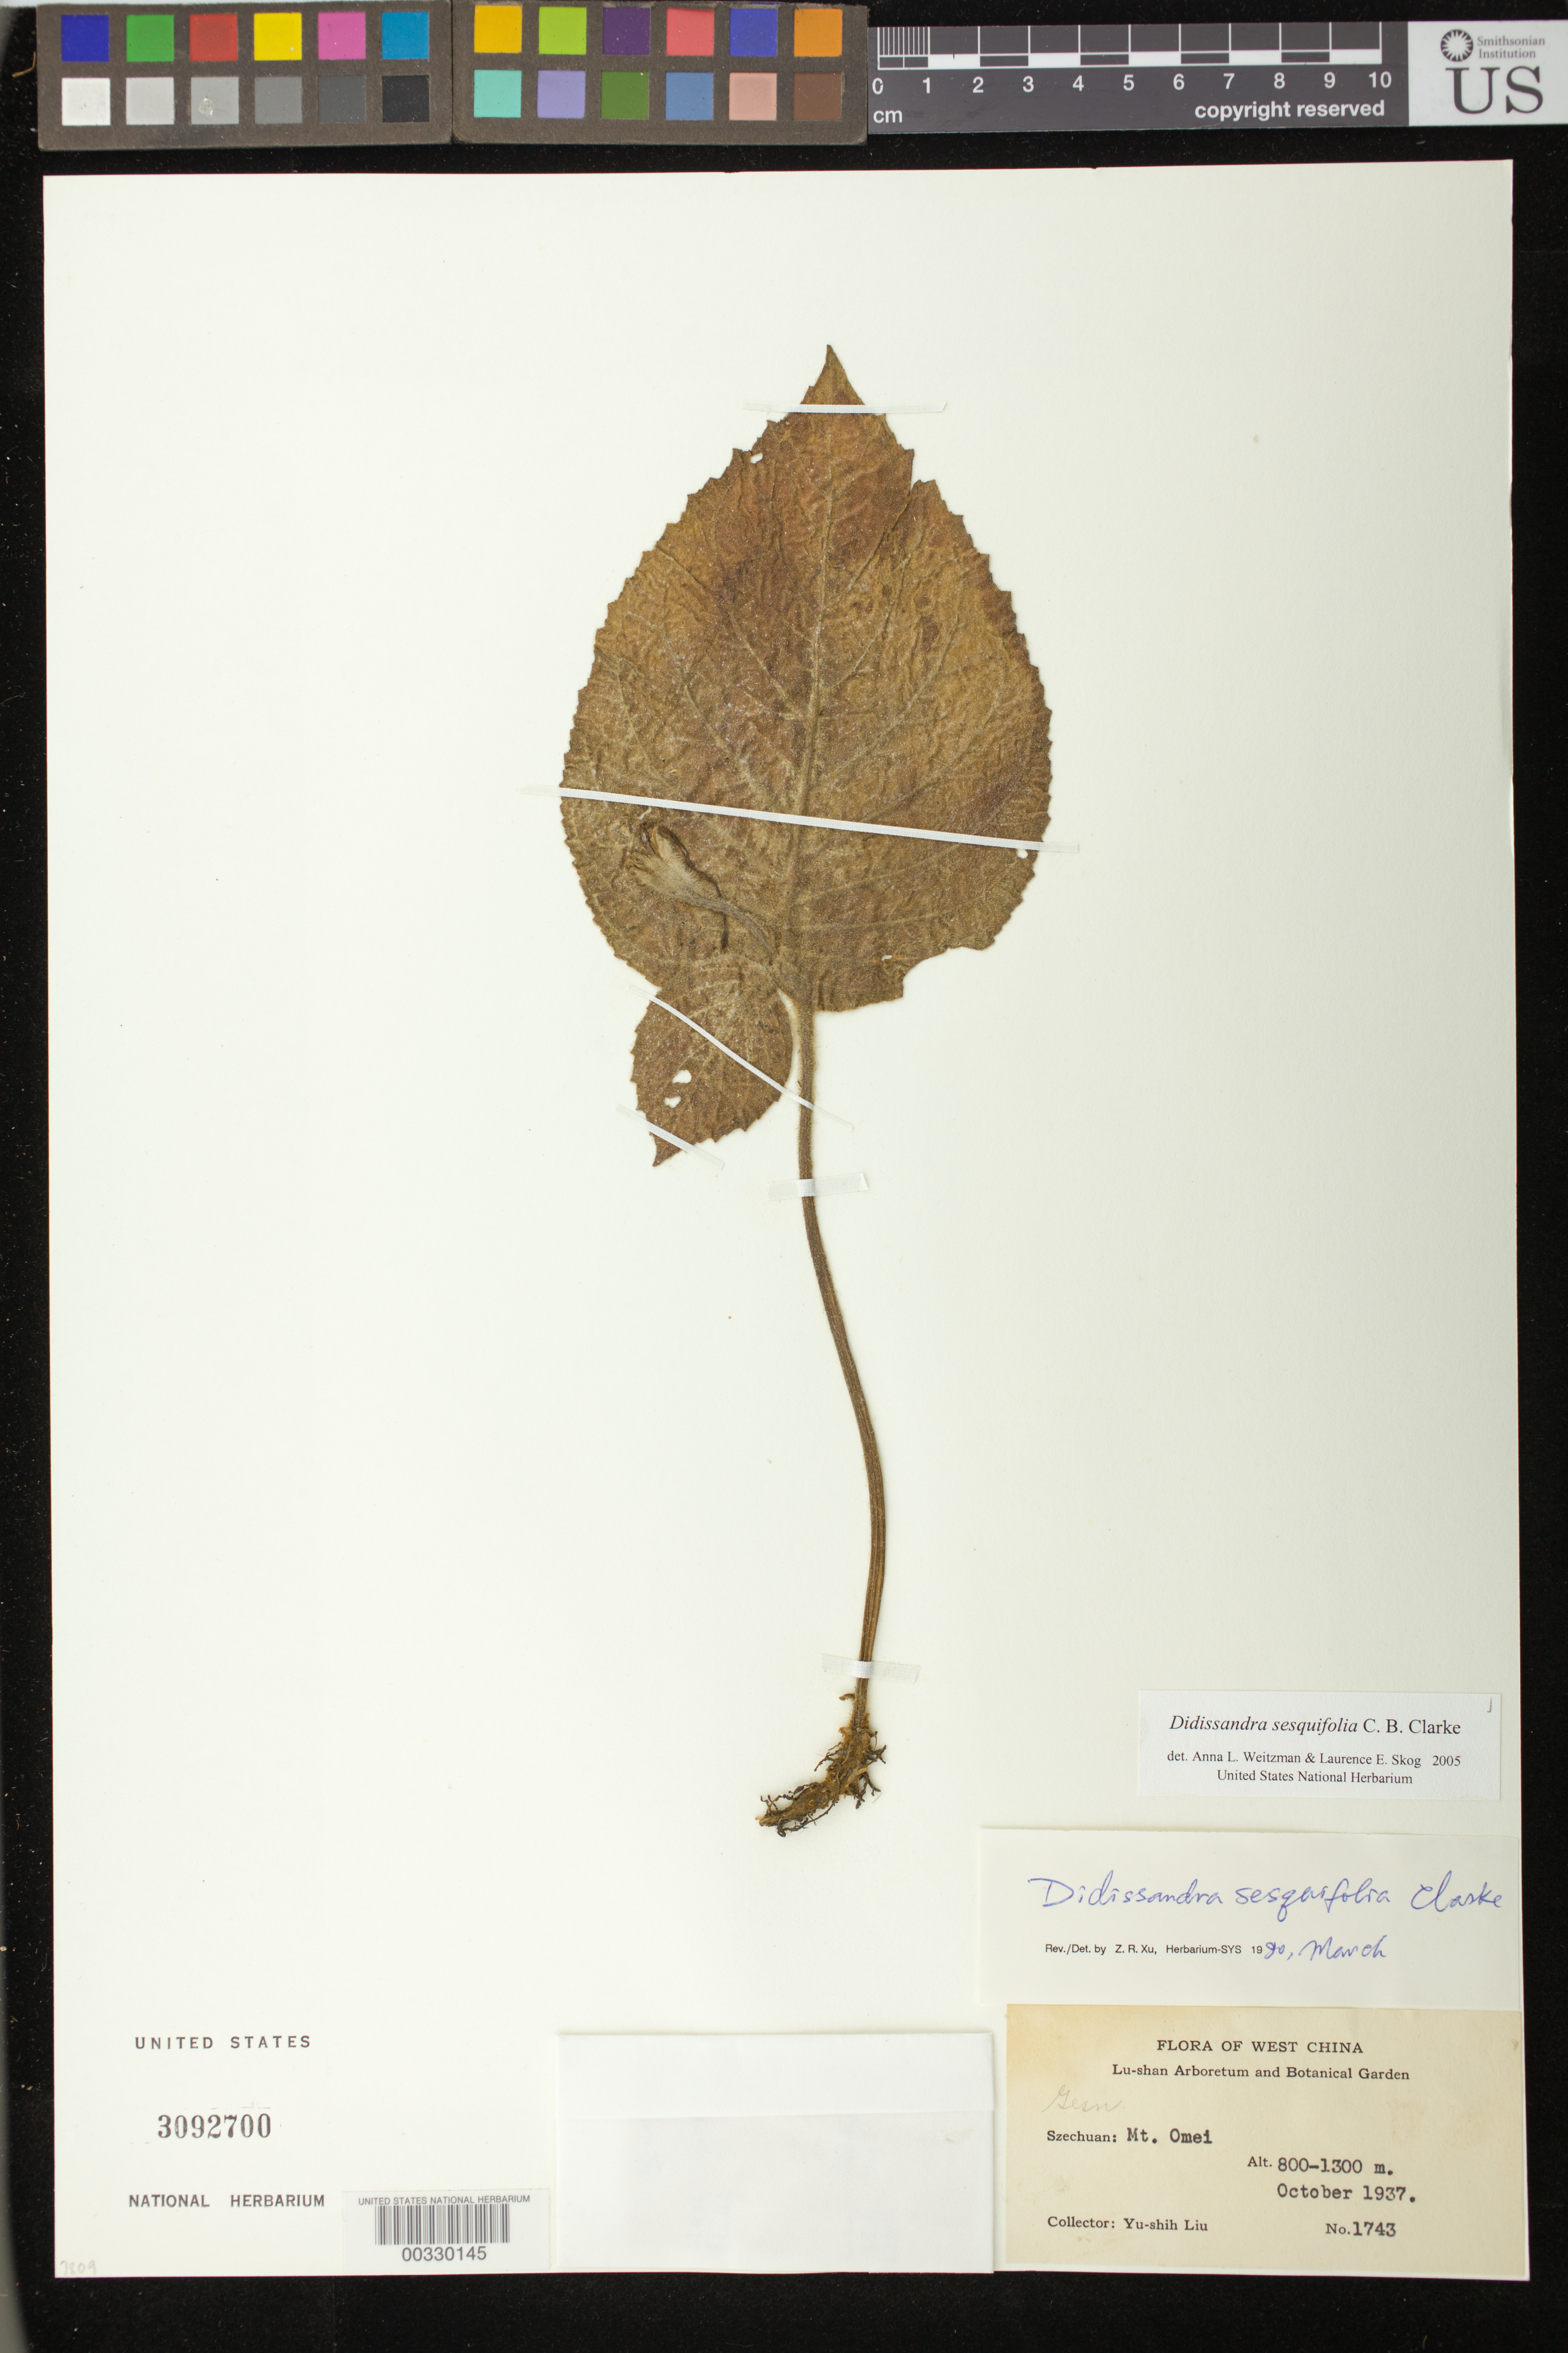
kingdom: Plantae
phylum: Tracheophyta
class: Magnoliopsida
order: Lamiales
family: Gesneriaceae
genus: Didissandra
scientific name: Didissandra sesquifolia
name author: C.B. Clarke in Hook.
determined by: Weitzman, A. L.; Skog, L. E.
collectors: Y. Liu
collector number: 1743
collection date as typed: Oct 1937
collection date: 1937-10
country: China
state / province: Sichuan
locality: Mt Omei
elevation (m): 800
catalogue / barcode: US 3092700